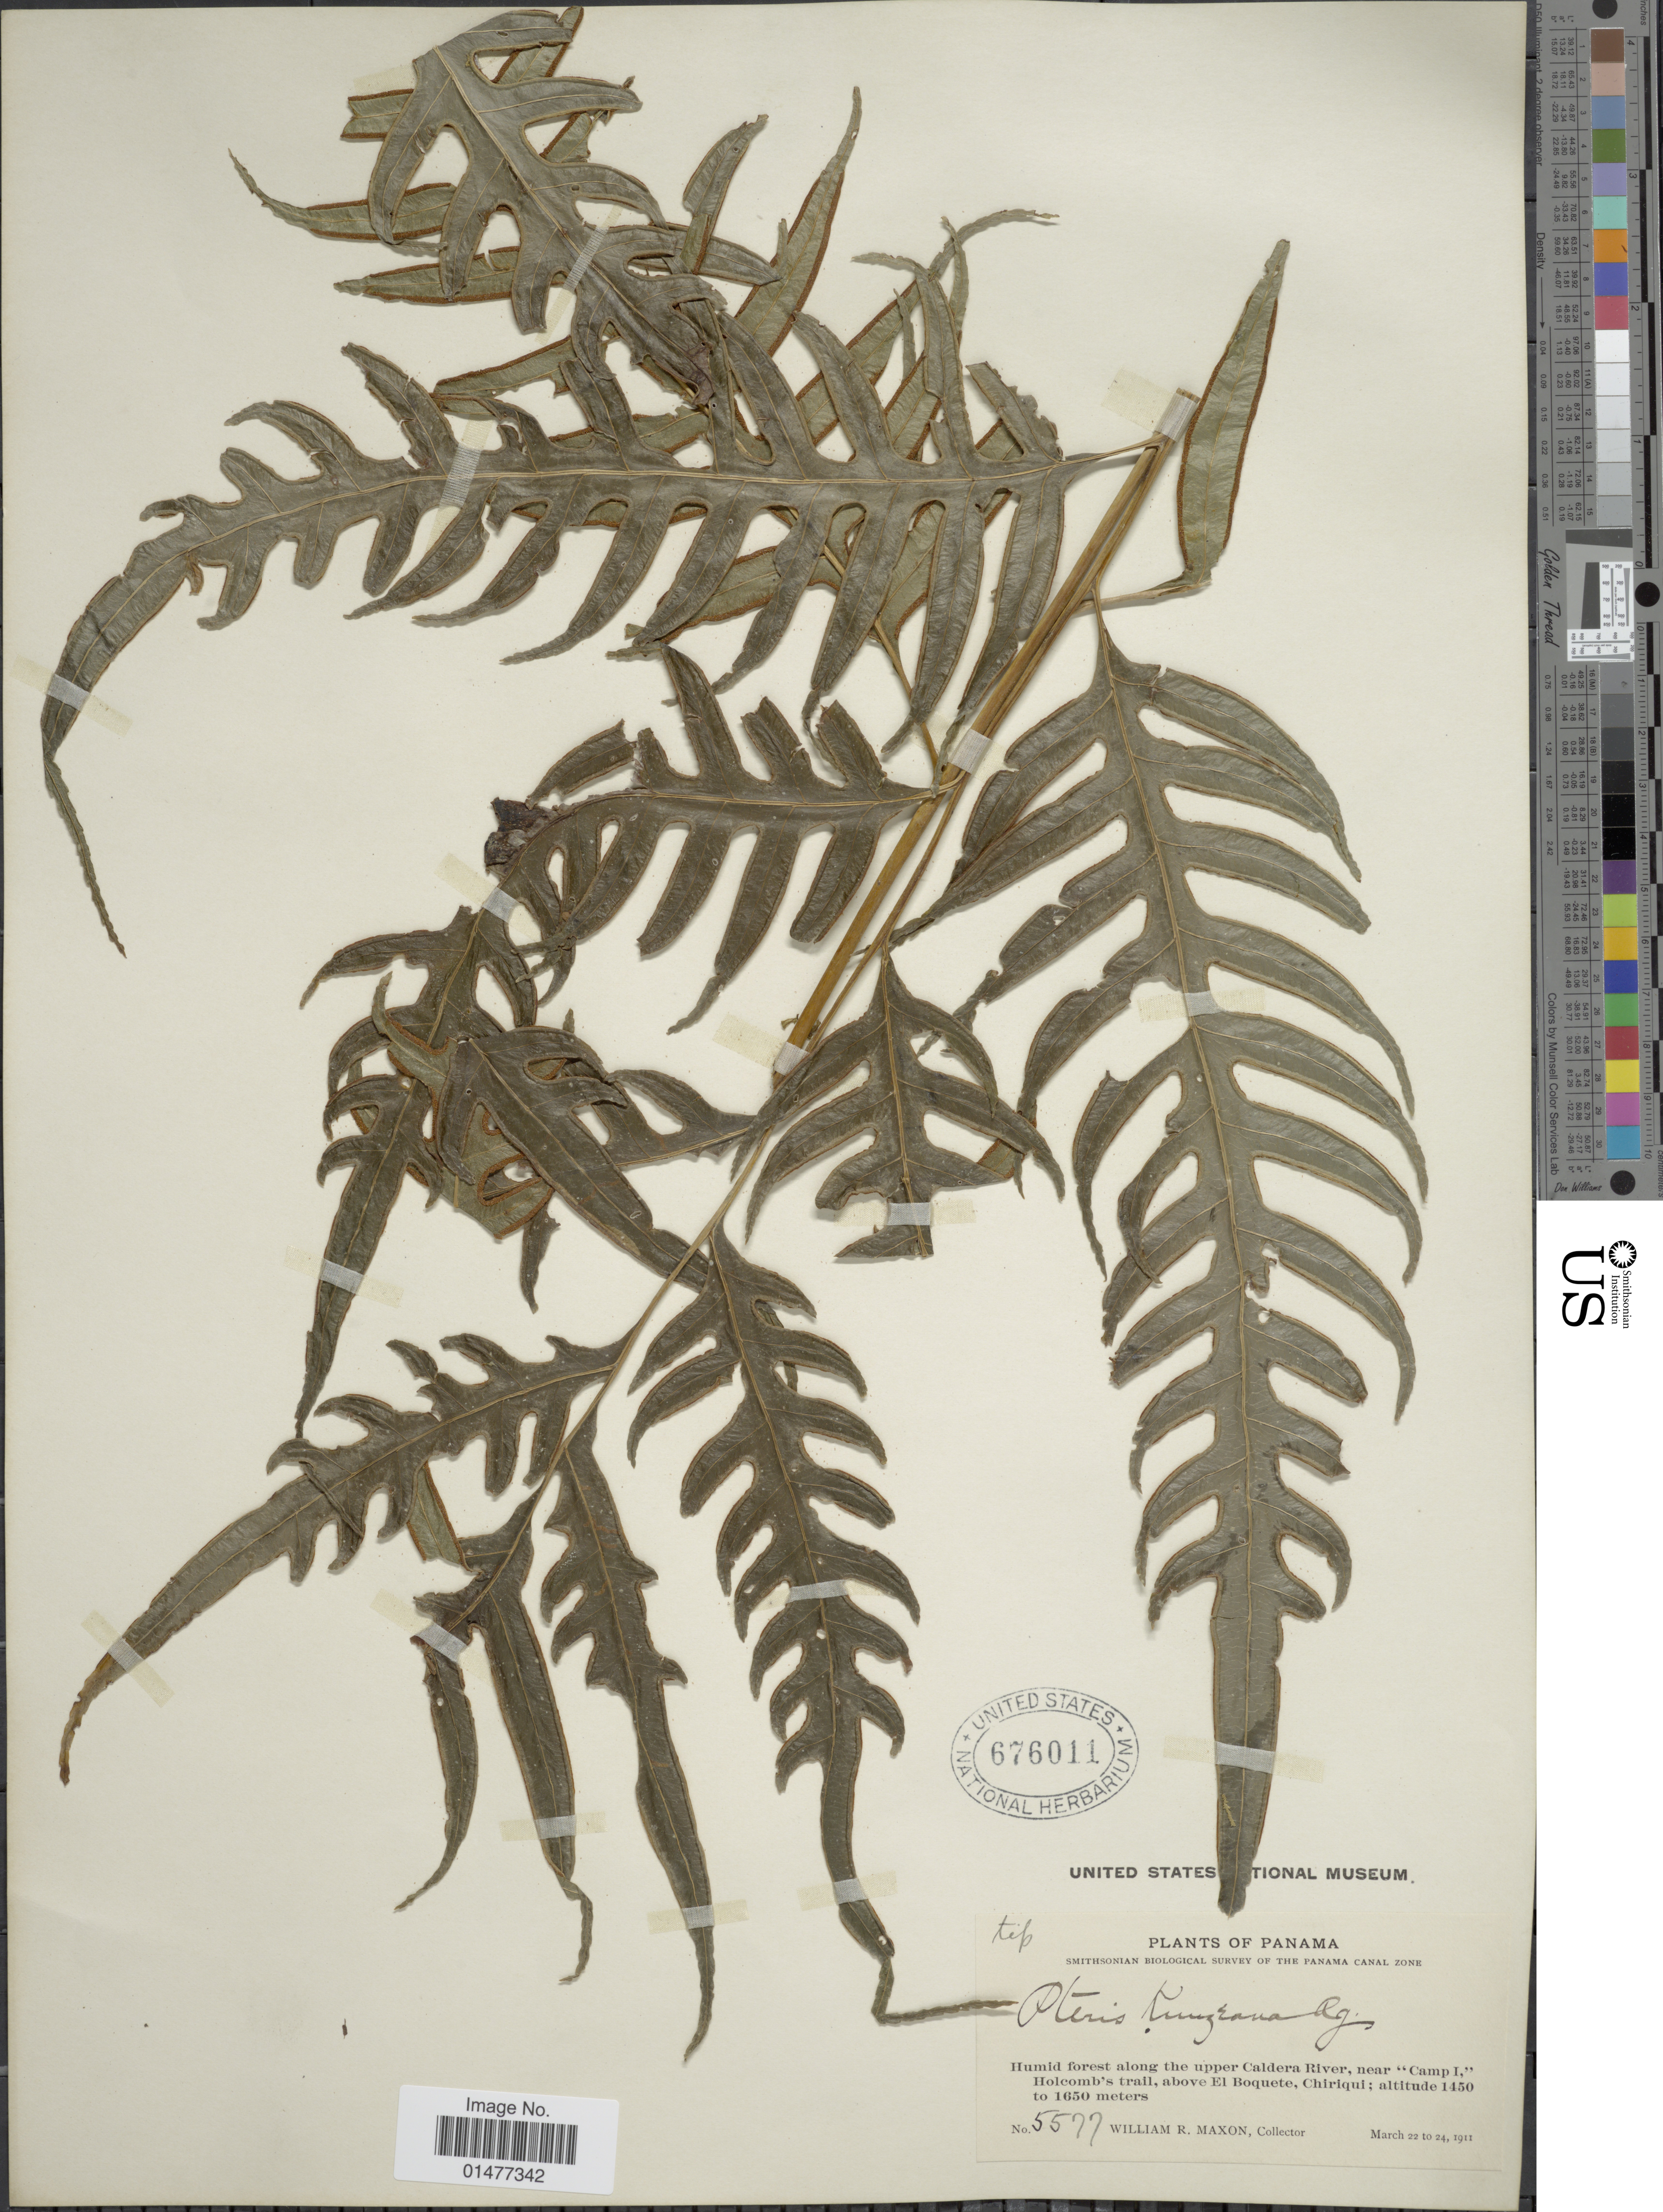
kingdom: Plantae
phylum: Tracheophyta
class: Polypodiopsida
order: Polypodiales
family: Pteridaceae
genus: Pteris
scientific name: Pteris altissima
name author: Poir.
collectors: W. R. Maxon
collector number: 5577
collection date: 1911-03-22/1911-03-24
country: Panama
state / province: Chiriqui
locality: Plants of Panama, Humid forest along the upper Caldera River, near " Camp 1, " Holcomb's trail, above El Boquete, Chiriqui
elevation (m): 1450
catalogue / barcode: US 676011